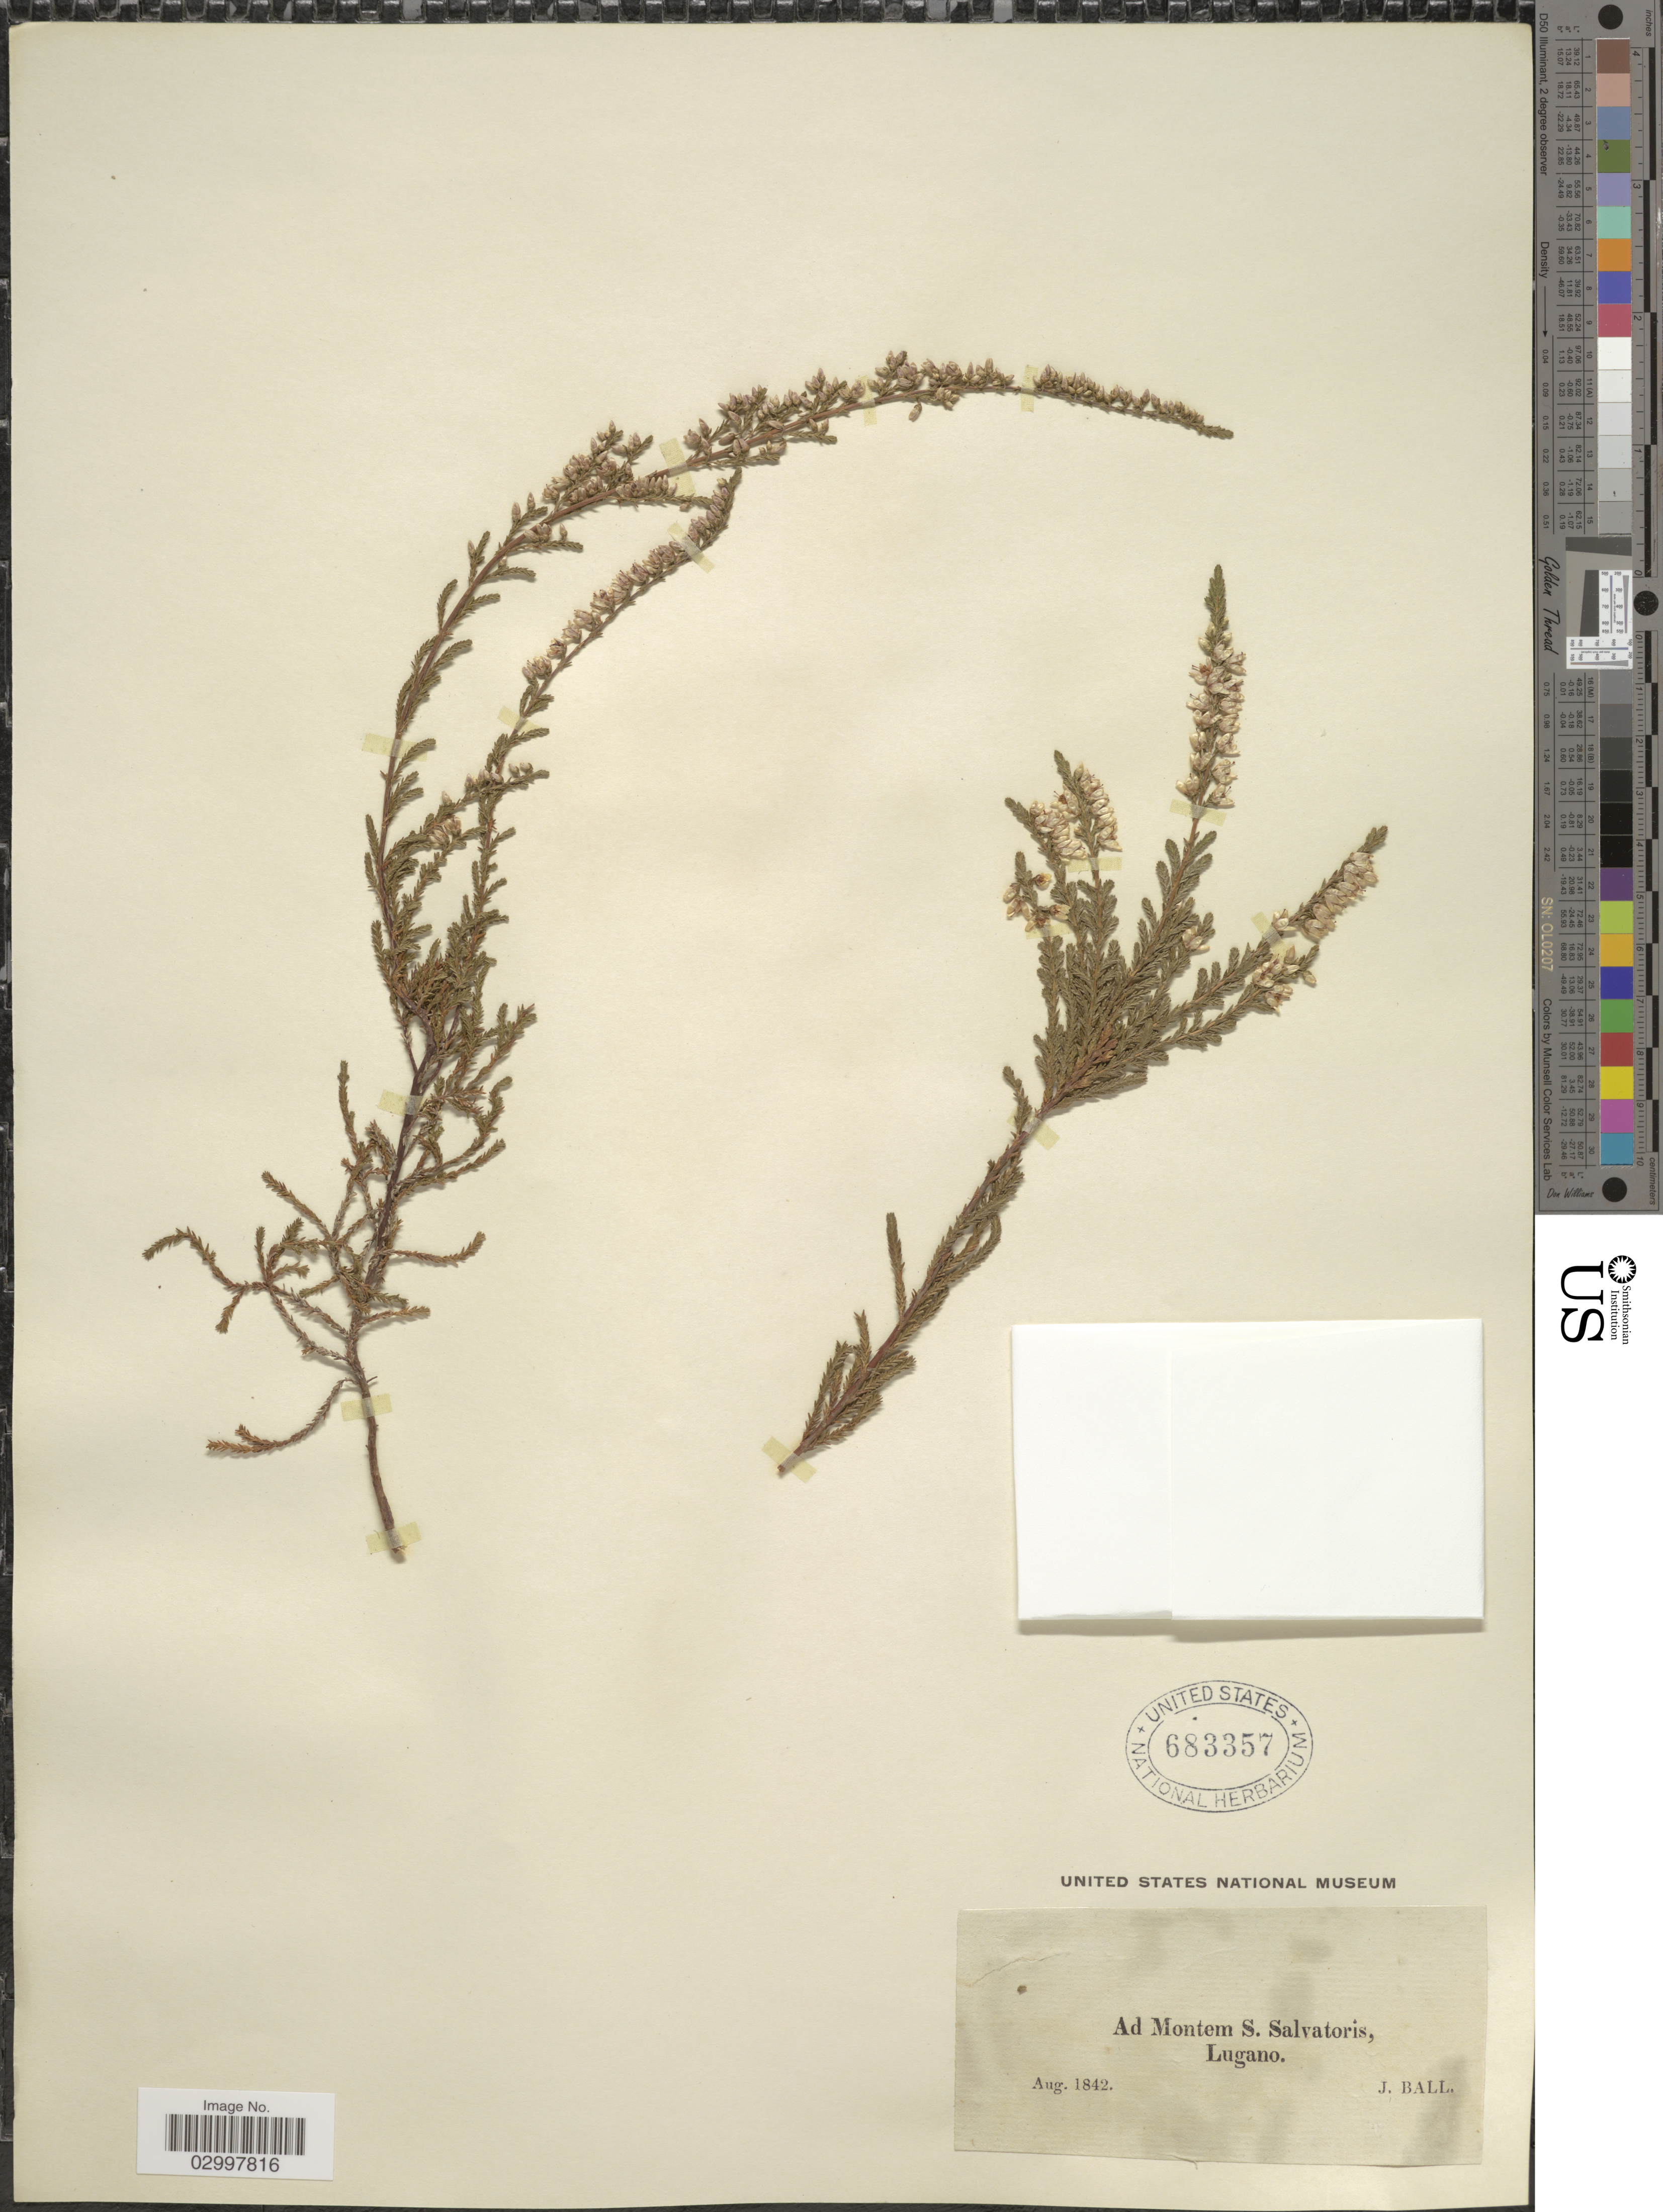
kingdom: Plantae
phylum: Tracheophyta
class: Magnoliopsida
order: Ericales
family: Ericaceae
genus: Erica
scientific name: Erica sp.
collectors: J. Ball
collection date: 1842-08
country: Switzerland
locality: Ad Montem S. Salvatoris, Lugano.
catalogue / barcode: US 683357